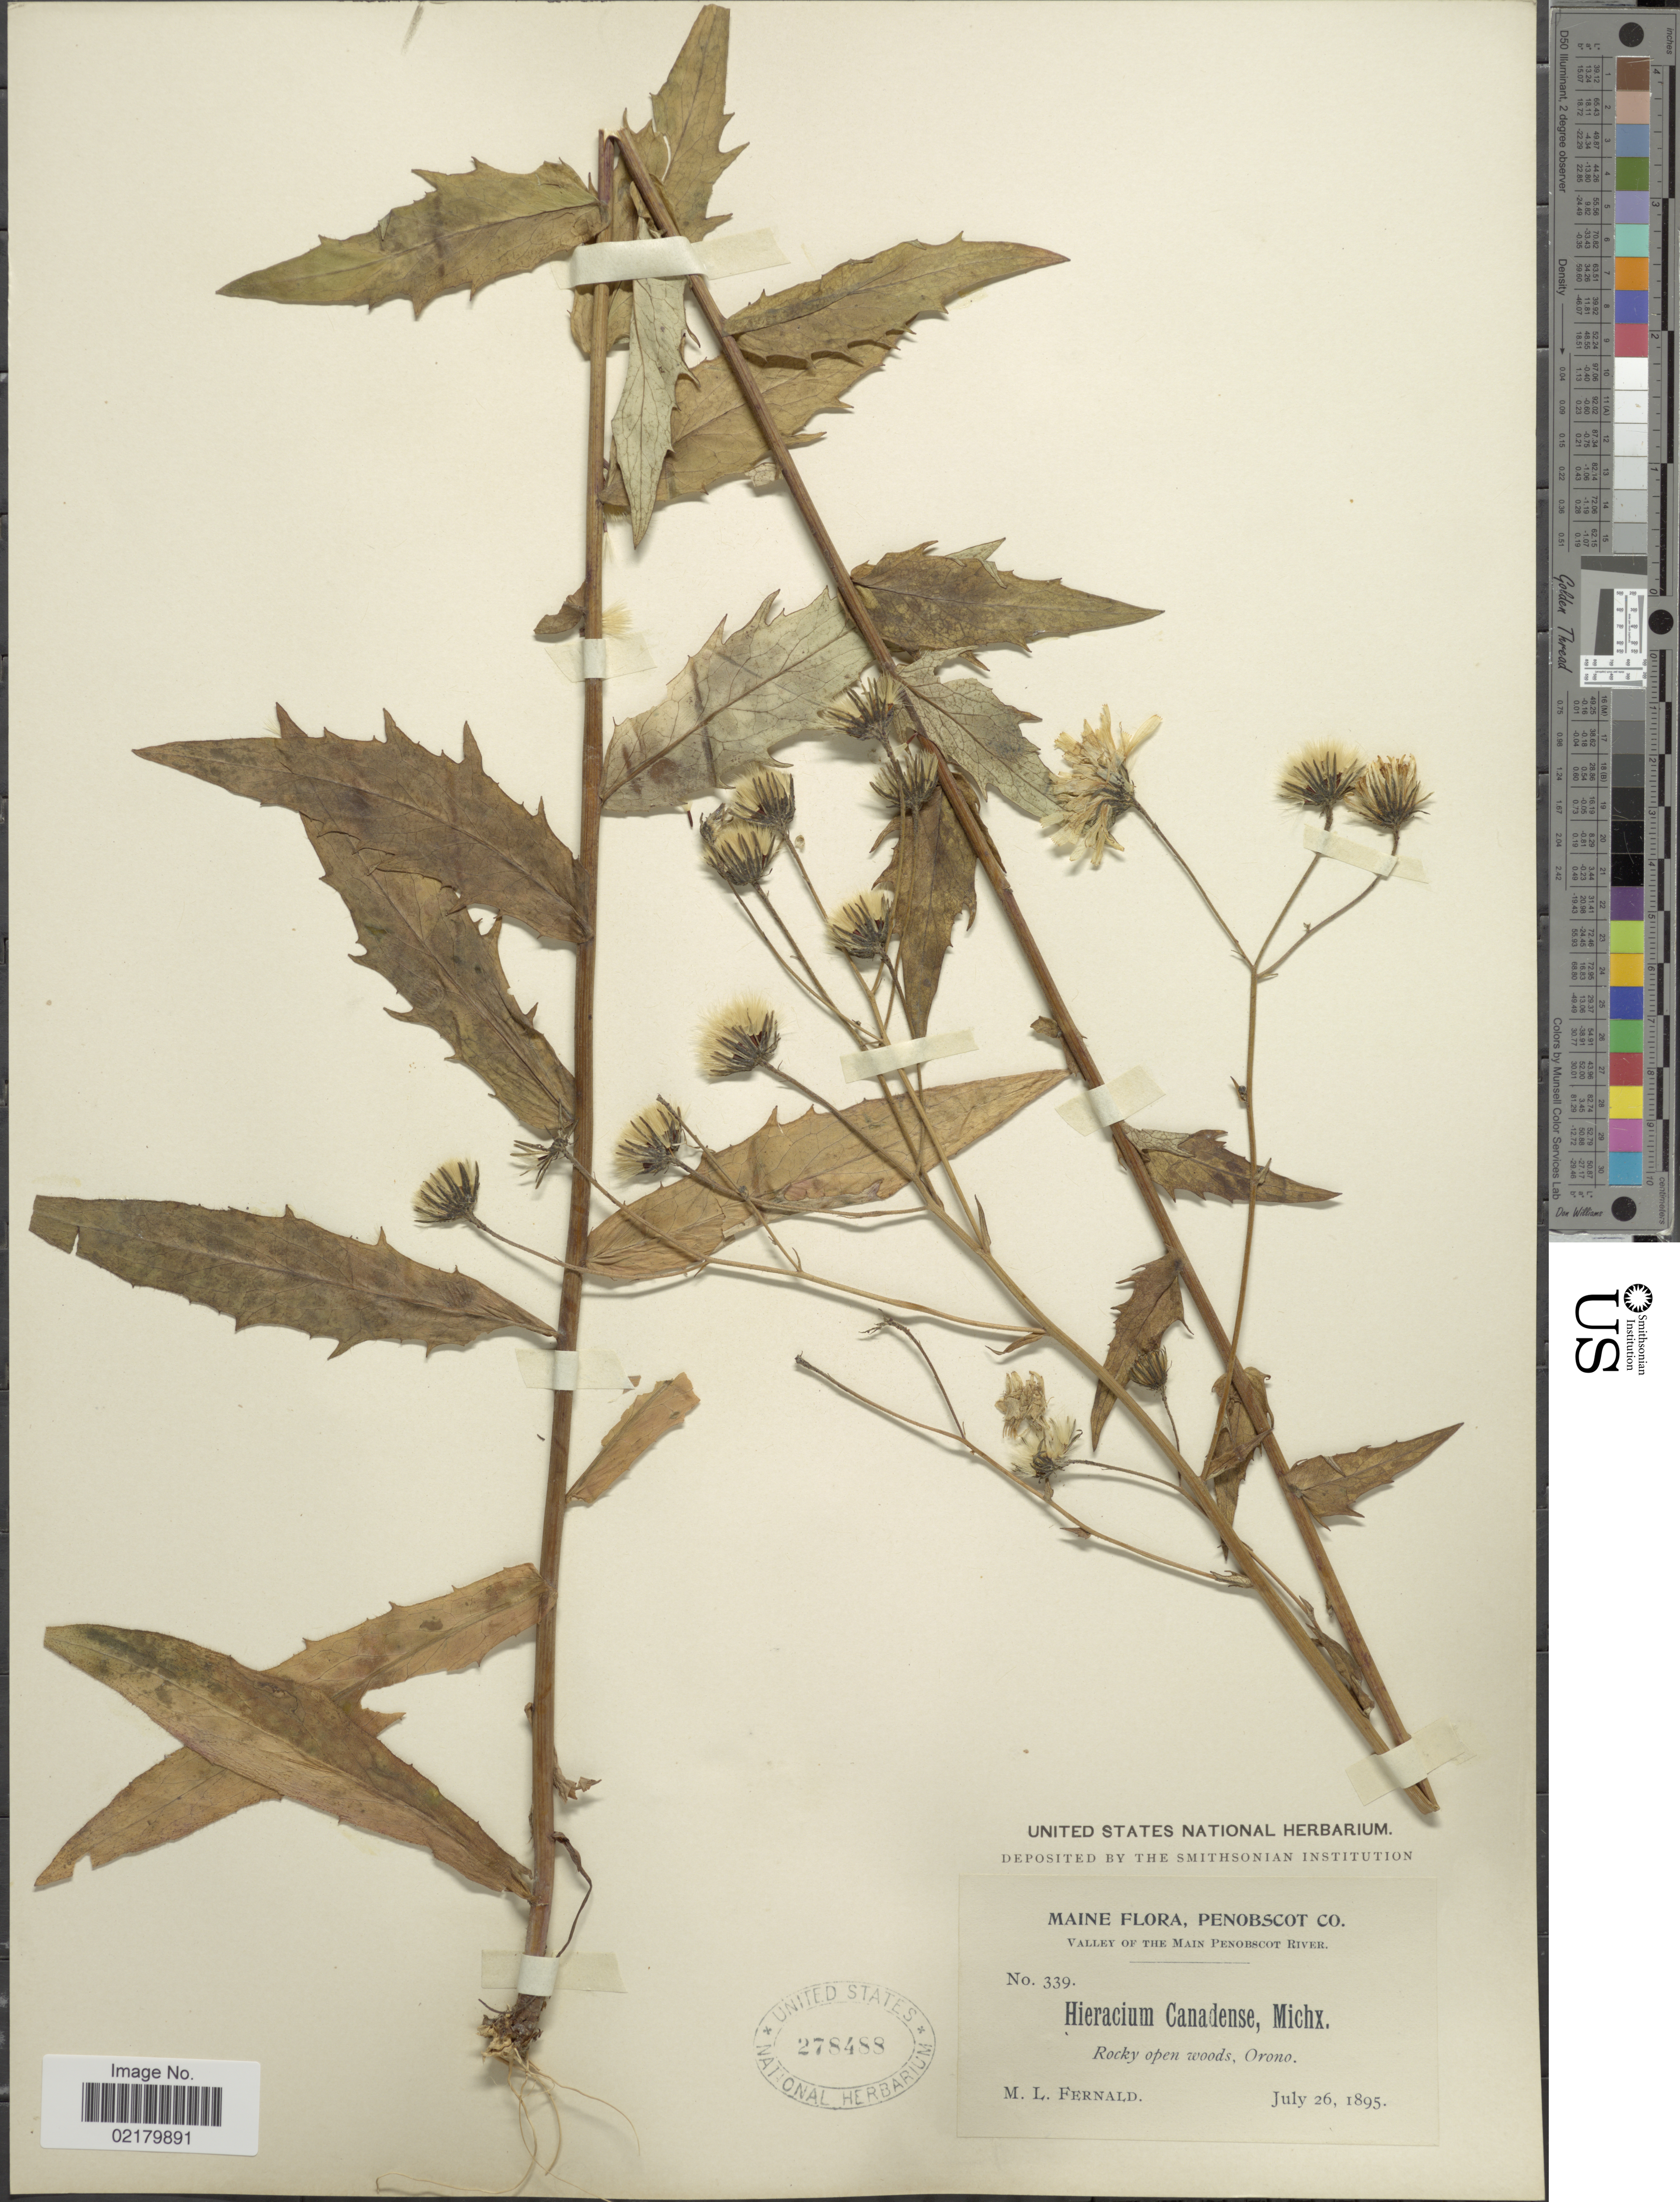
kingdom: Plantae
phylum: Tracheophyta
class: Magnoliopsida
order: Asterales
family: Asteraceae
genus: Hieracium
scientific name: Hieracium canadense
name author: Michx.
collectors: M. L. Fernald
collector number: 339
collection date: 1895-07-26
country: United States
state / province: Maine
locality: Penobscot Co, Valley of the Main Penobscot River, Rocky open woods, orono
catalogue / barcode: US 278488